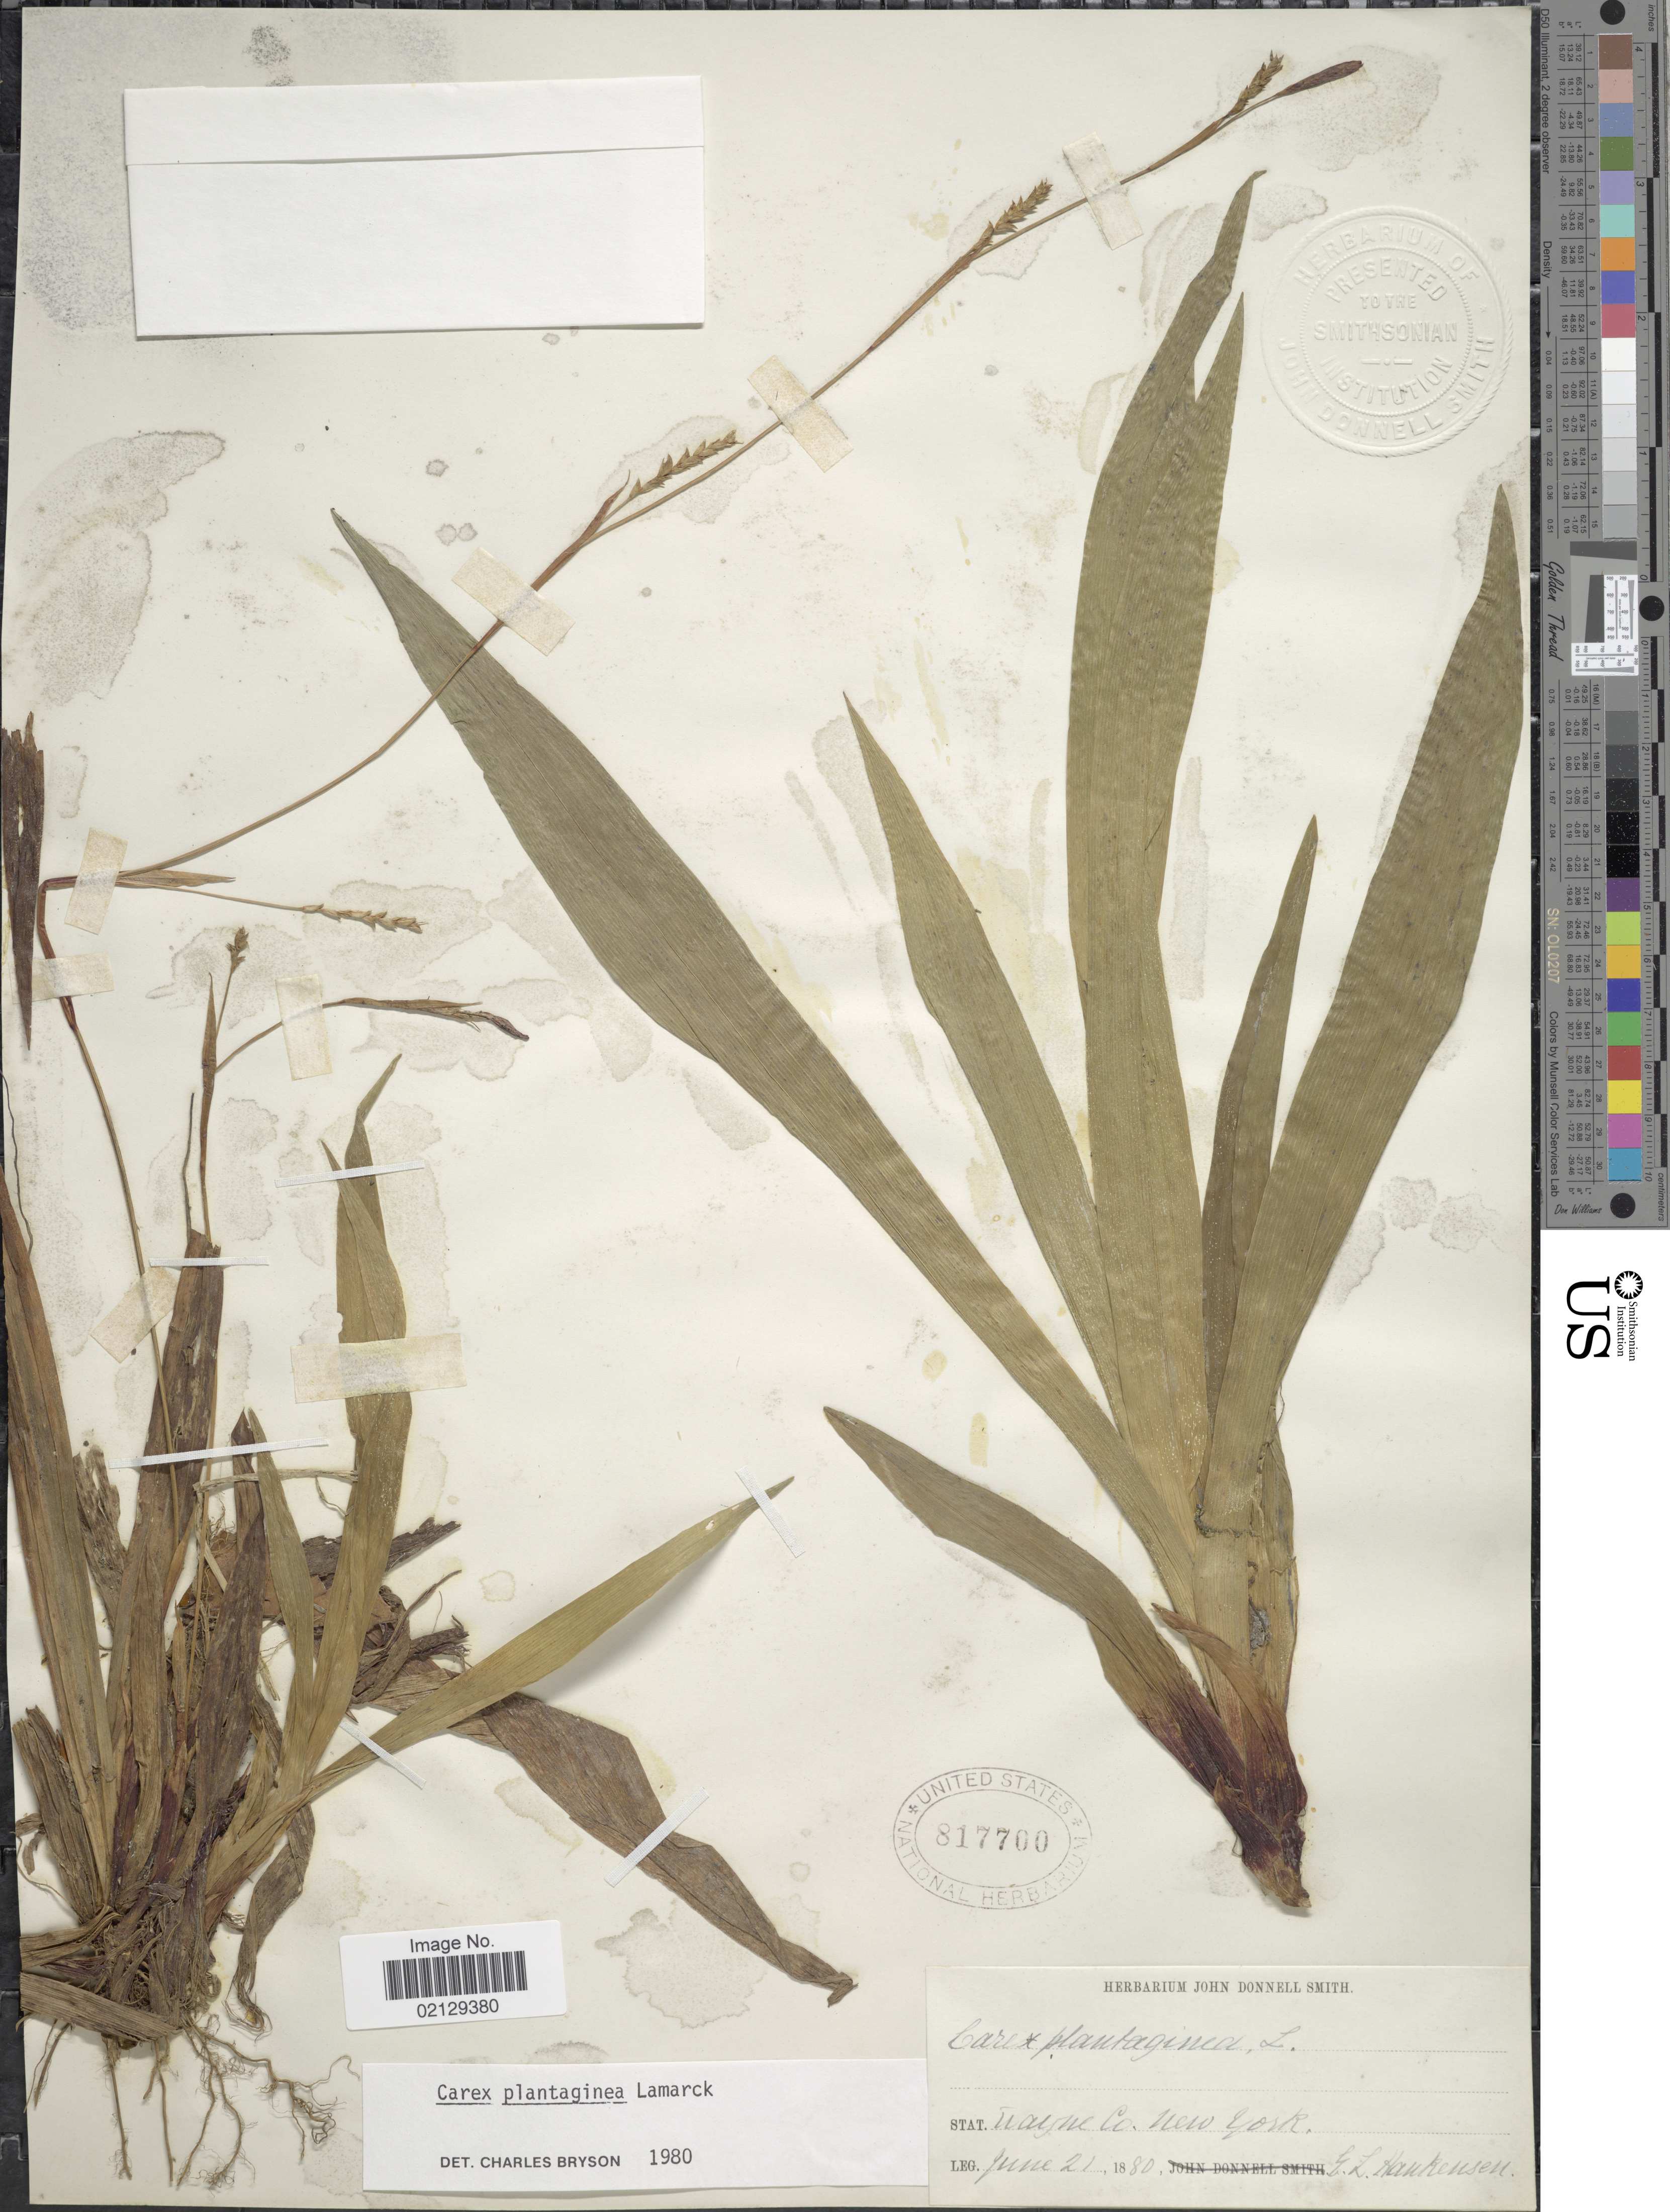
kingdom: Plantae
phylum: Tracheophyta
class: Liliopsida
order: Poales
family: Cyperaceae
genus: Carex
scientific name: Carex plantaginea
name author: Lam.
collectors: E. Hankenson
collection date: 1880-06-21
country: United States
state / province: New York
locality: Wayne Co.,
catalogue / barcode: US 817700